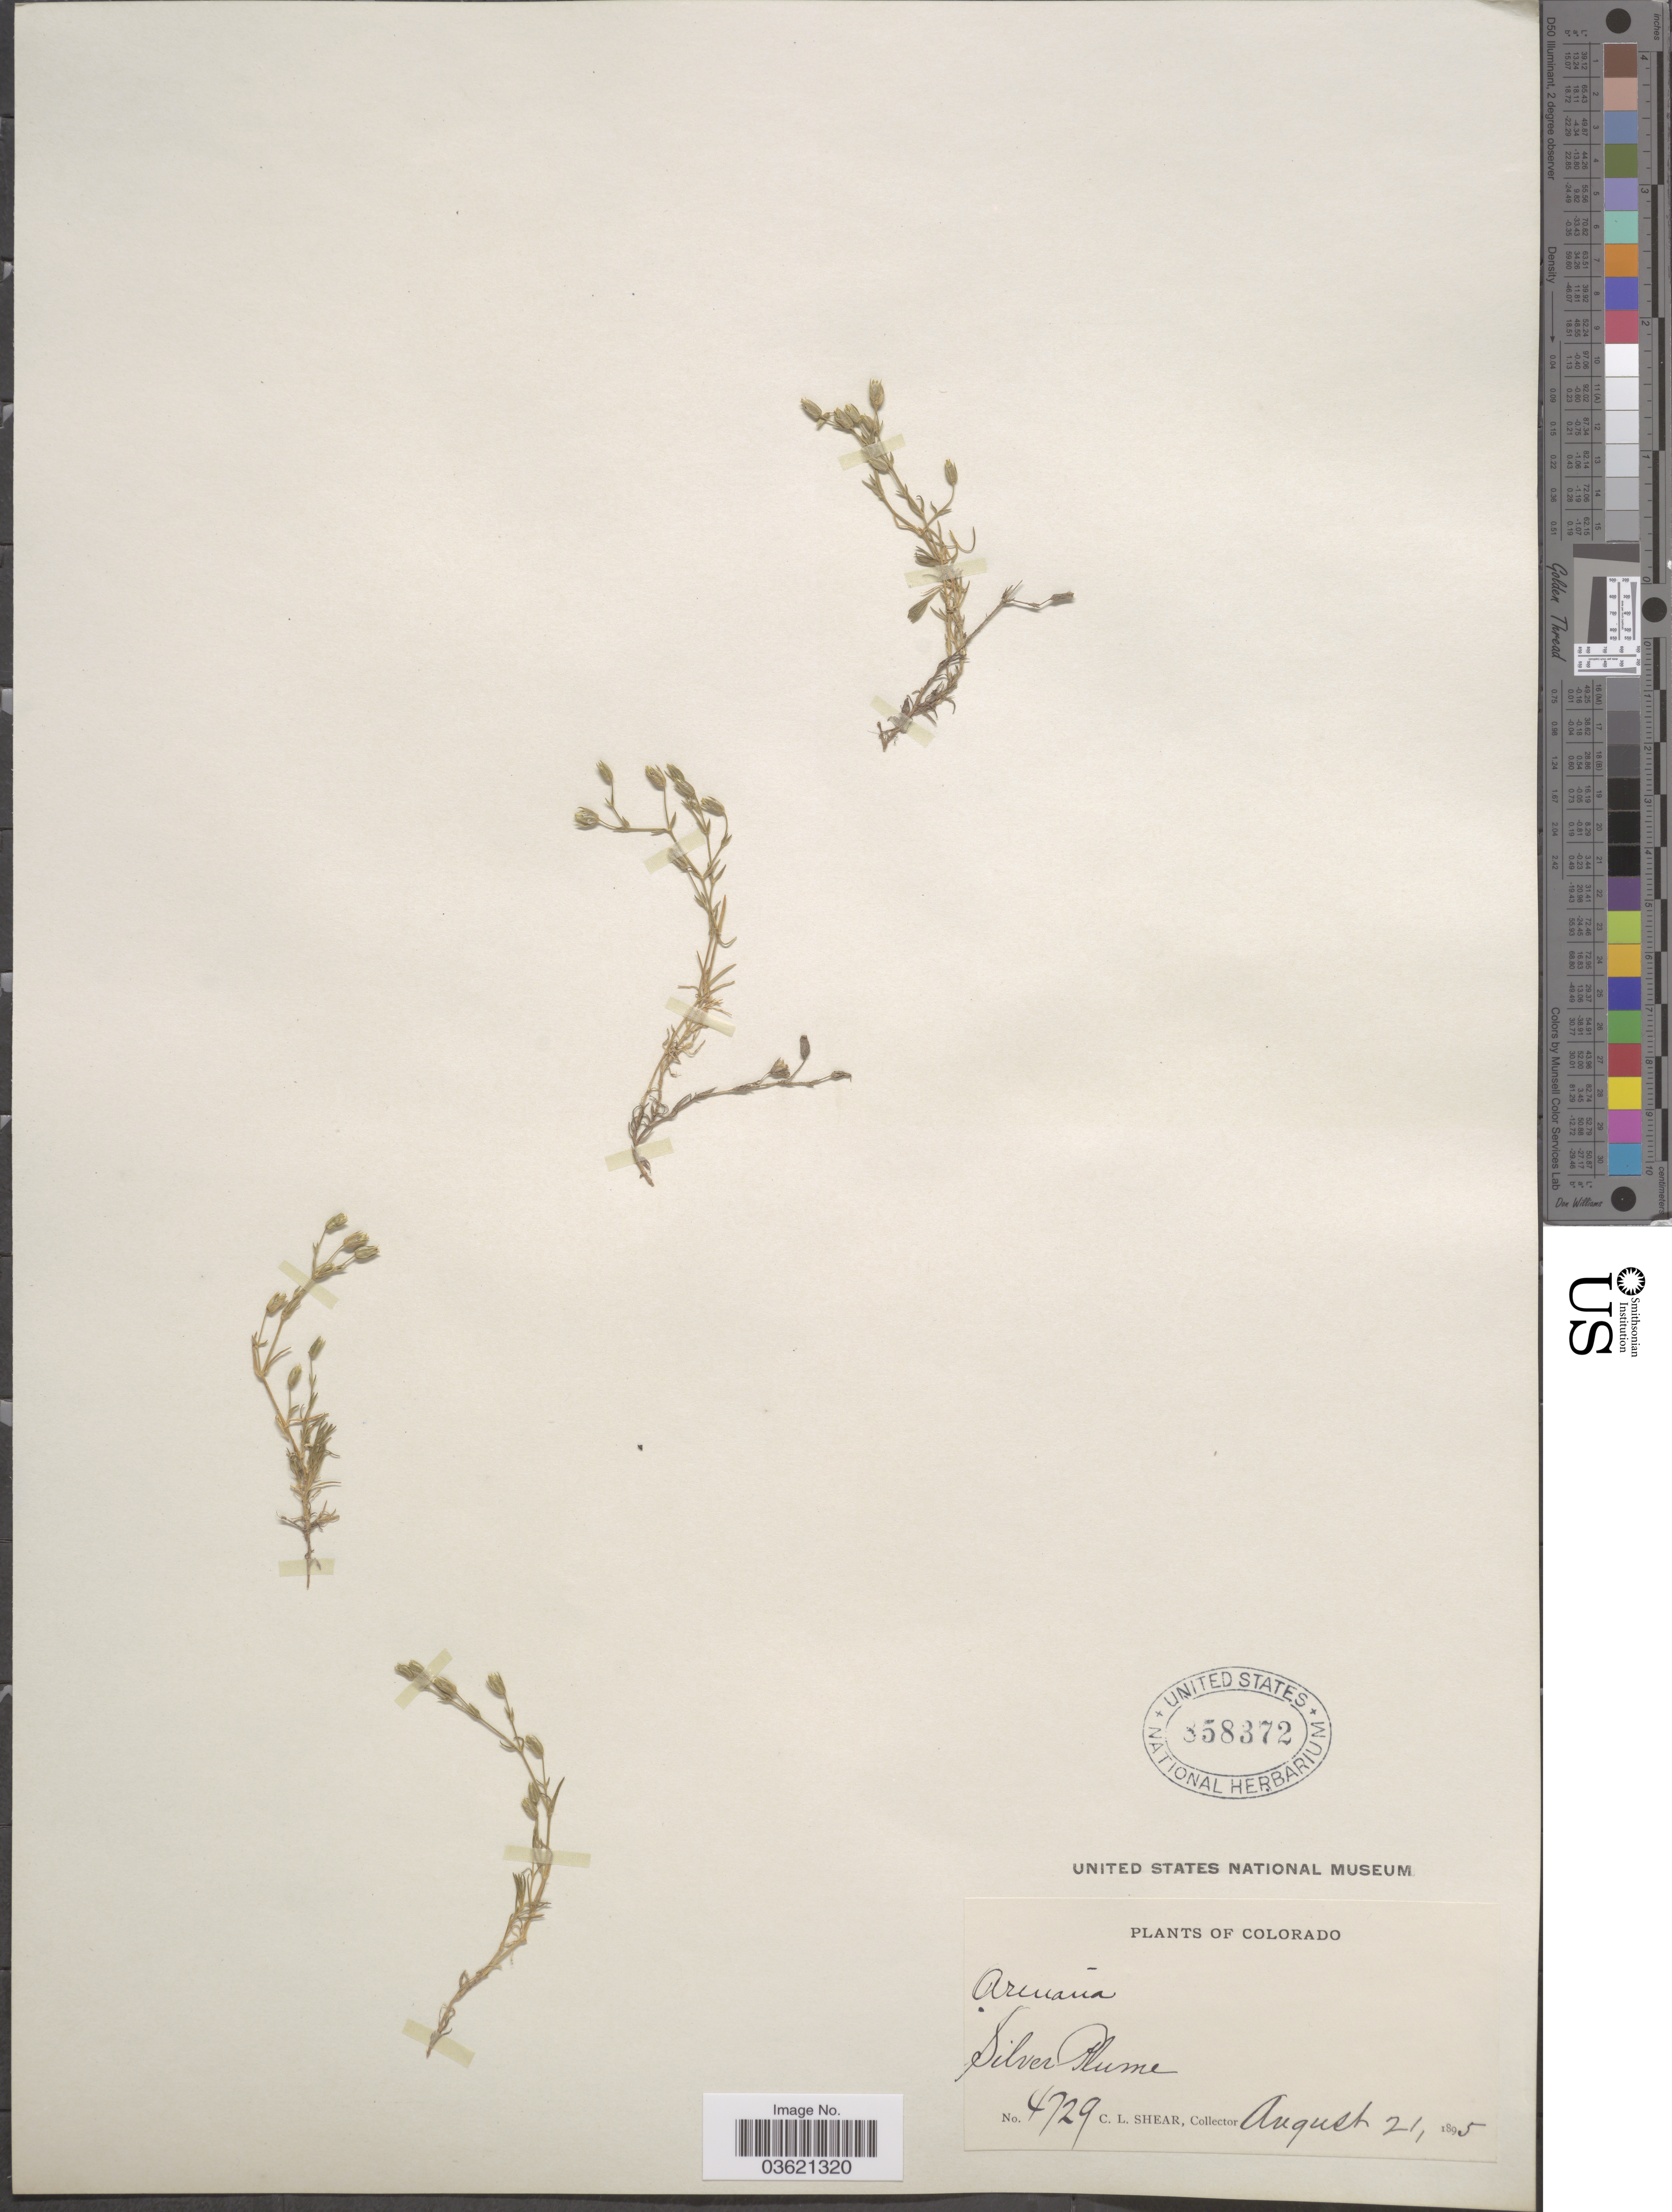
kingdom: Plantae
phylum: Tracheophyta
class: Magnoliopsida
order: Caryophyllales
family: Caryophyllaceae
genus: Arenaria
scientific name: Arenaria sp.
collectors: C. L. Shear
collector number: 4729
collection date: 1895-08-21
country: United States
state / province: Colorado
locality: Silver Plume.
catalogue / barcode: US 858372